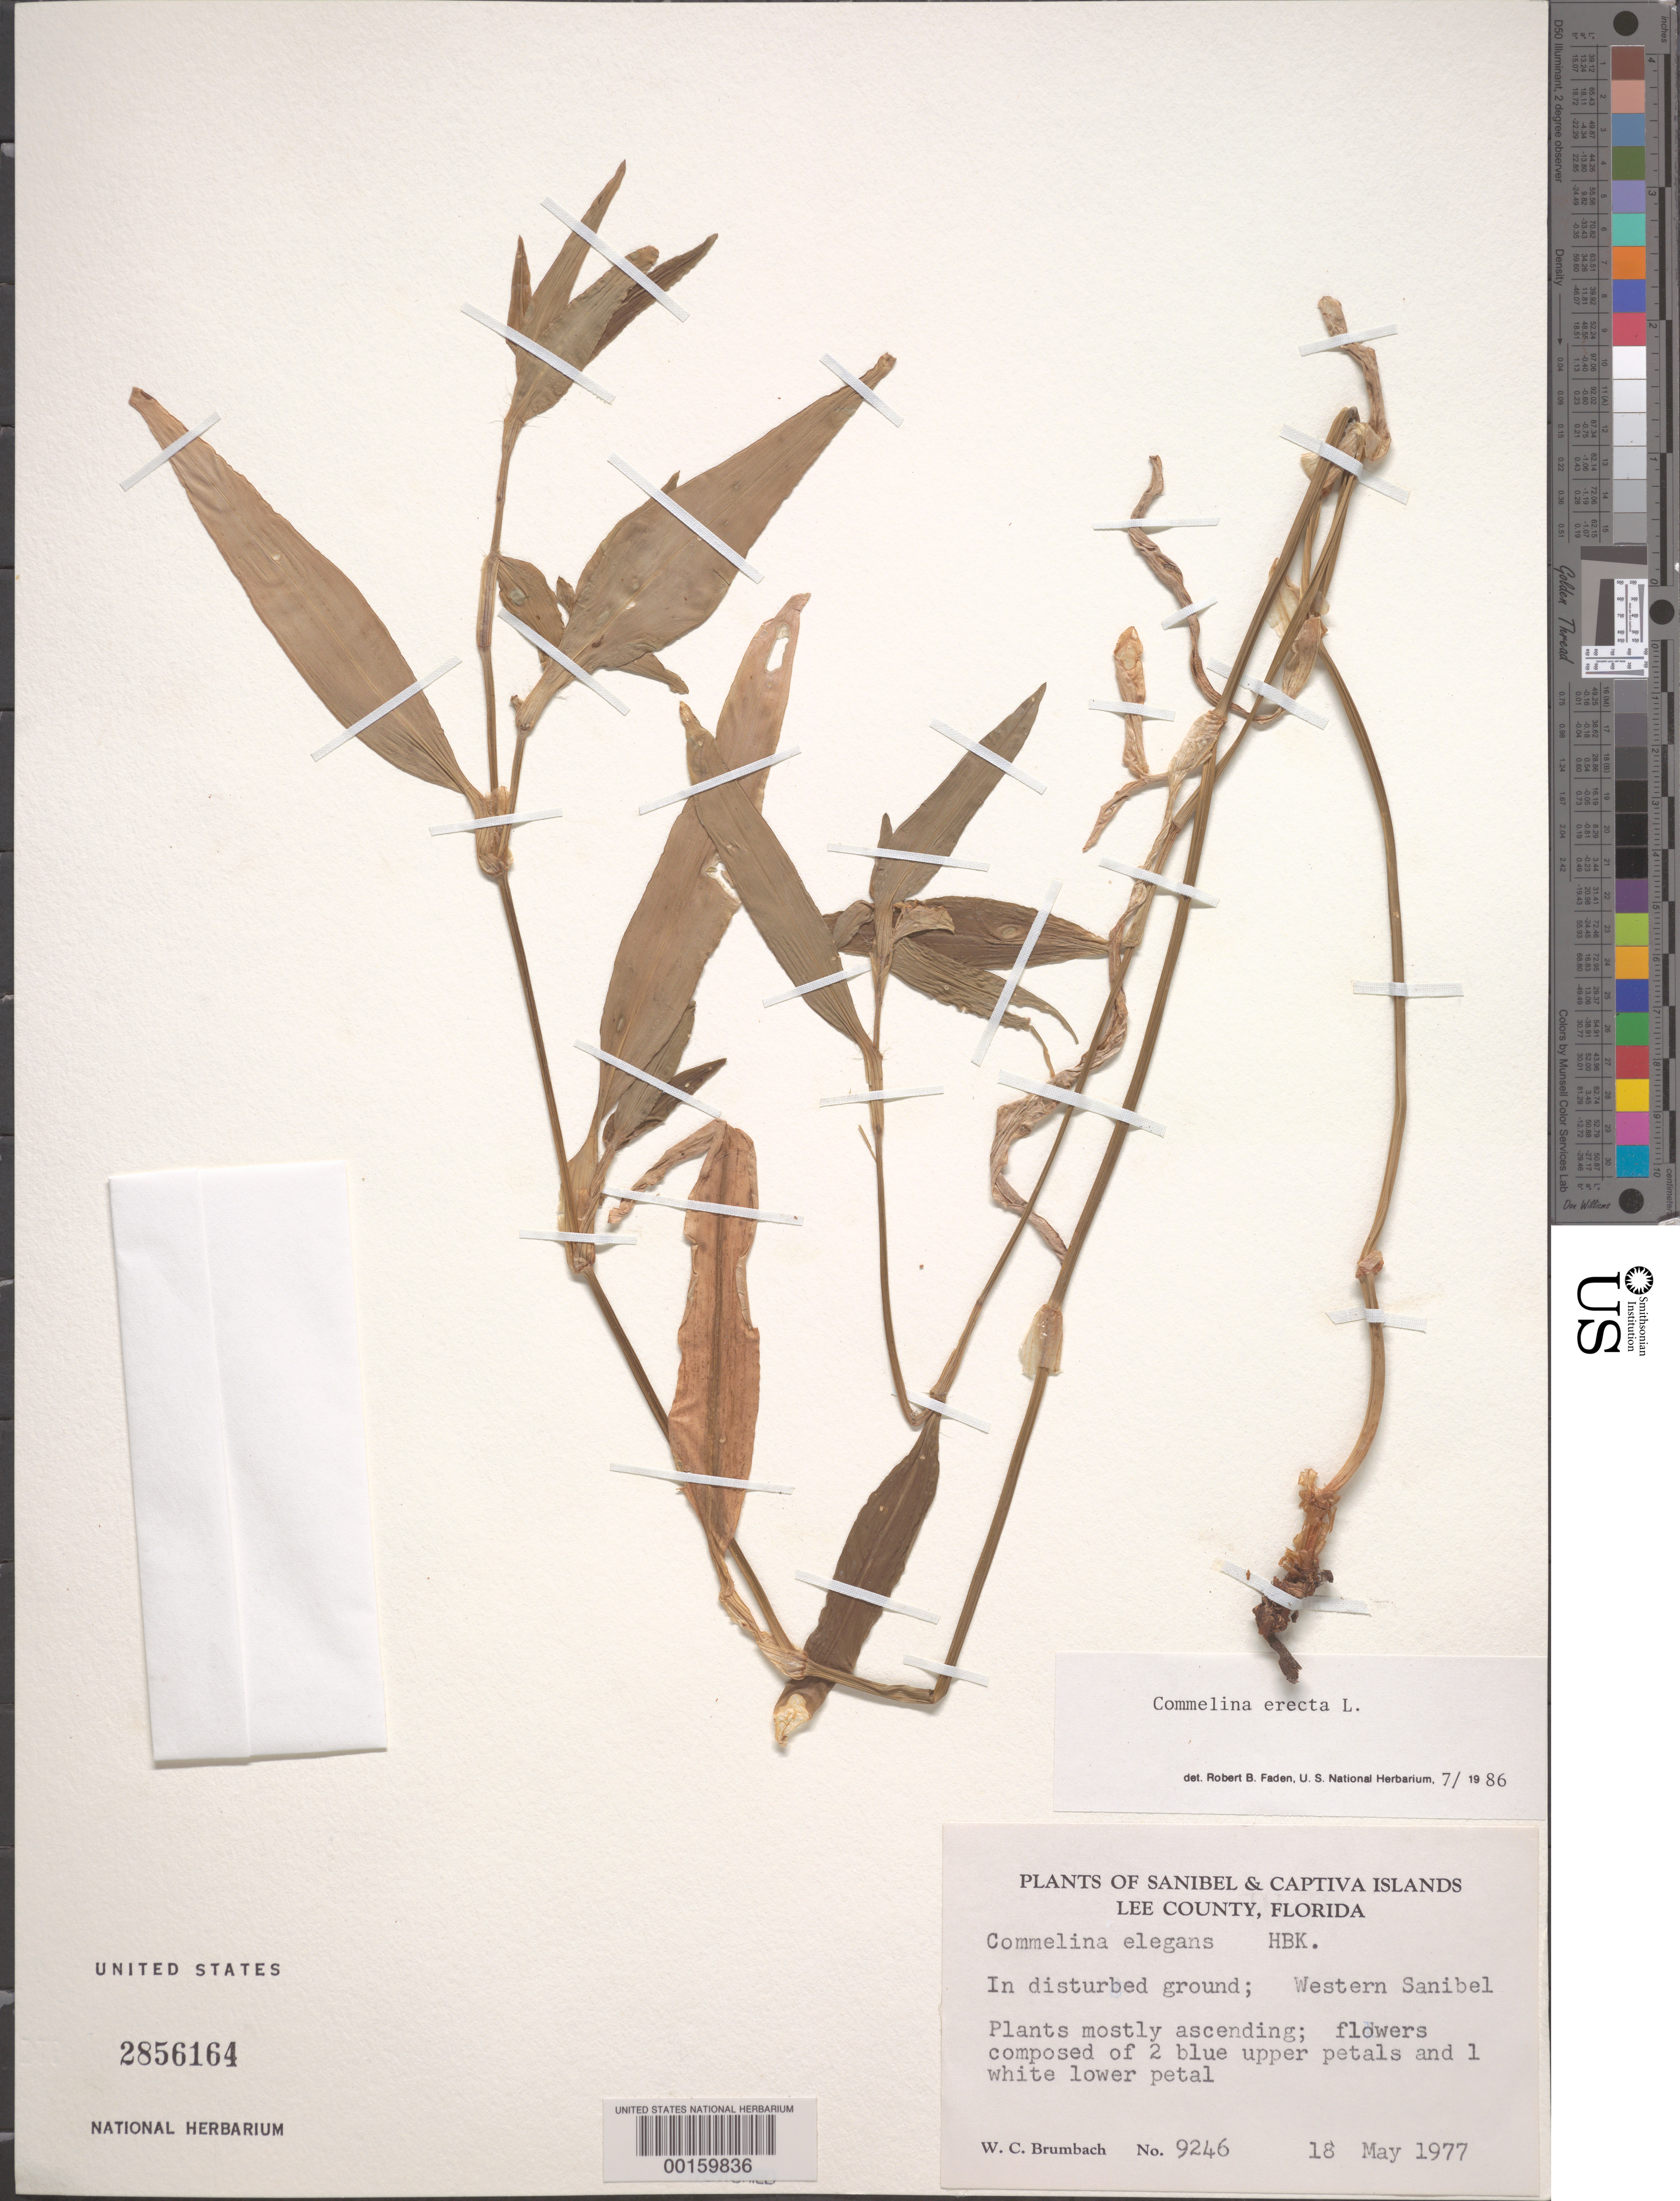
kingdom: Plantae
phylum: Tracheophyta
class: Liliopsida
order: Commelinales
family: Commelinaceae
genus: Commelina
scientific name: Commelina erecta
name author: L.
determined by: Faden, Robert B., (US), Smithsonian Institution - National Museum of Natural History (UNITED STATES)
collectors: W. C. Brumbach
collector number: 9246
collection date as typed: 18 May 1977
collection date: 1977-05-18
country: United States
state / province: Florida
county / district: Lee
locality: Western sainbel island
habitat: Disturbed area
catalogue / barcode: US 2856164